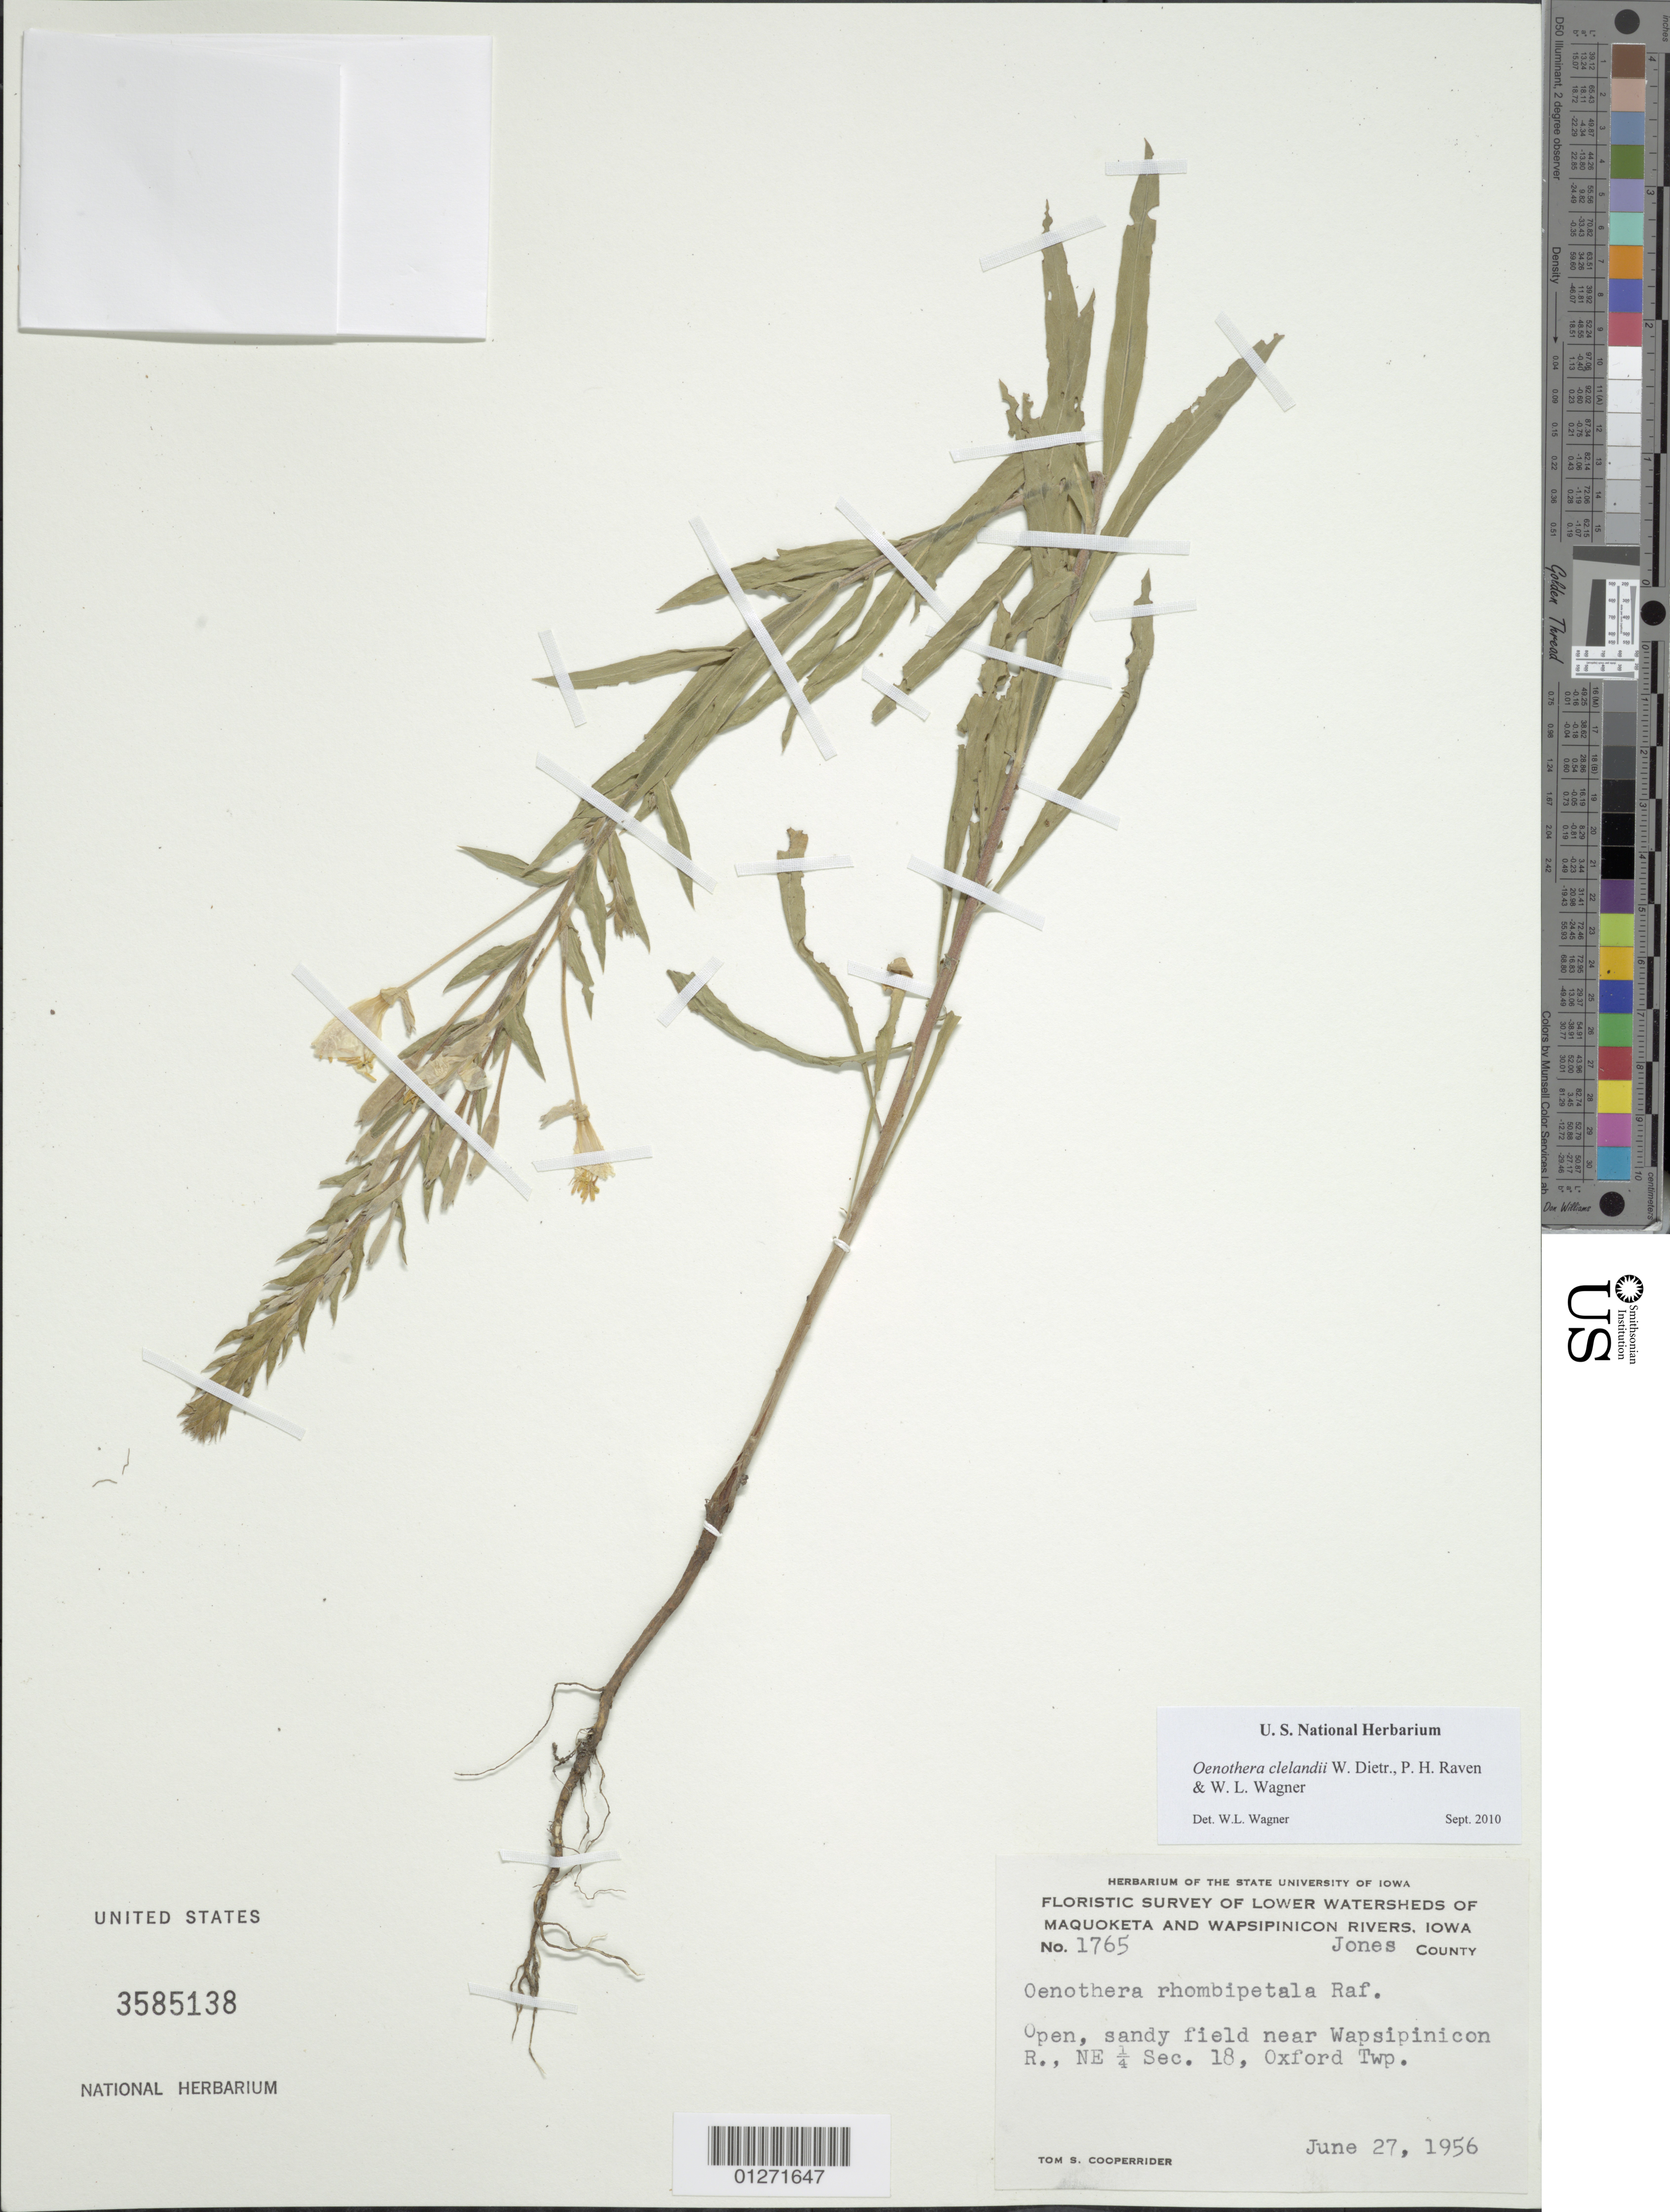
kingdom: Plantae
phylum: Tracheophyta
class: Magnoliopsida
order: Myrtales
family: Onagraceae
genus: Oenothera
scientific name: Oenothera clelandii W. Dietr., P.H. Raven & W.L. Wagner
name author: W. Dietr. et al.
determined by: Wagner, W. L., (BOT), Smithsonian Institution - National Museum of Natural History (UNITED STATES)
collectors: T. S. Cooperrider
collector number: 1765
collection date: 1956-06-27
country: United States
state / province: Iowa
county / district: Jones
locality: Near Wapsipinicon R, NE 1/4 Sec 18, Oxford Twp.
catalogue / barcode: US 3585138